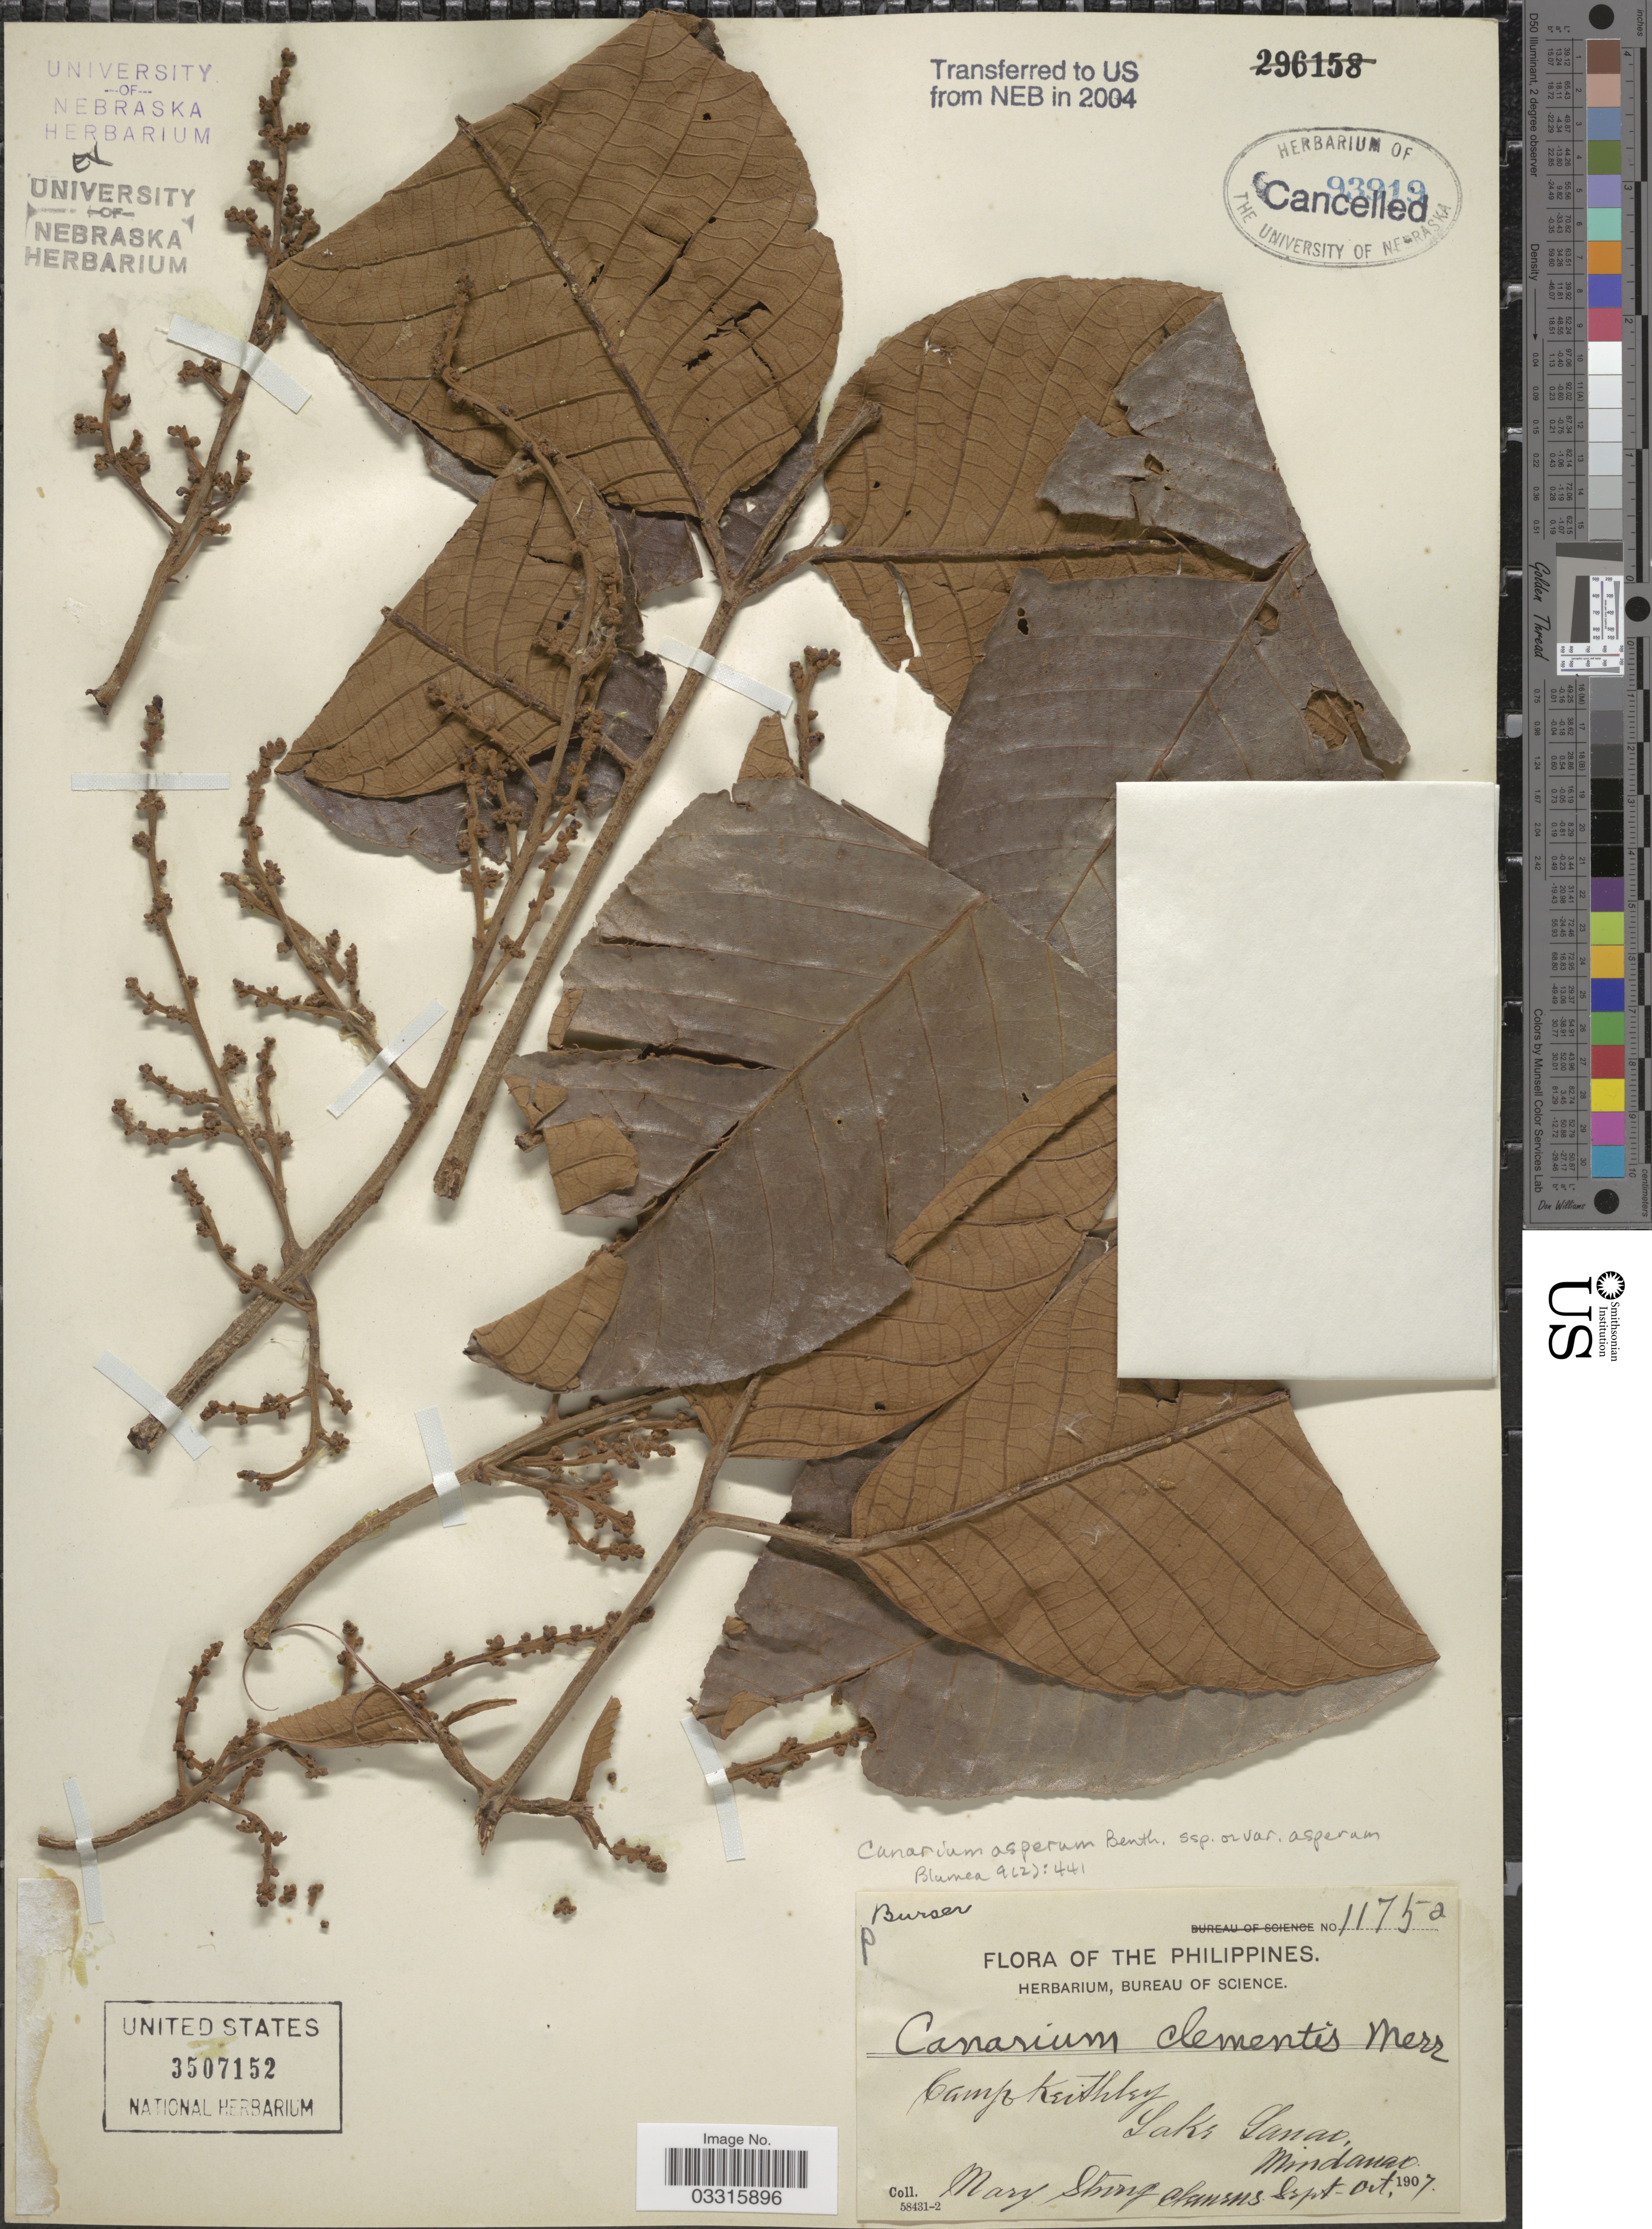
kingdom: Plantae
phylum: Tracheophyta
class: Magnoliopsida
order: Sapindales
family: Burseraceae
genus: Canarium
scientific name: Canarium asperum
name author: Benth.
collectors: M. S. Clemens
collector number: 1175a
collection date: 1907-09/1907-10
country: Philippines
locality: Camp Keithley, Lake Lanao, Mindanao.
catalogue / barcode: US 3507152